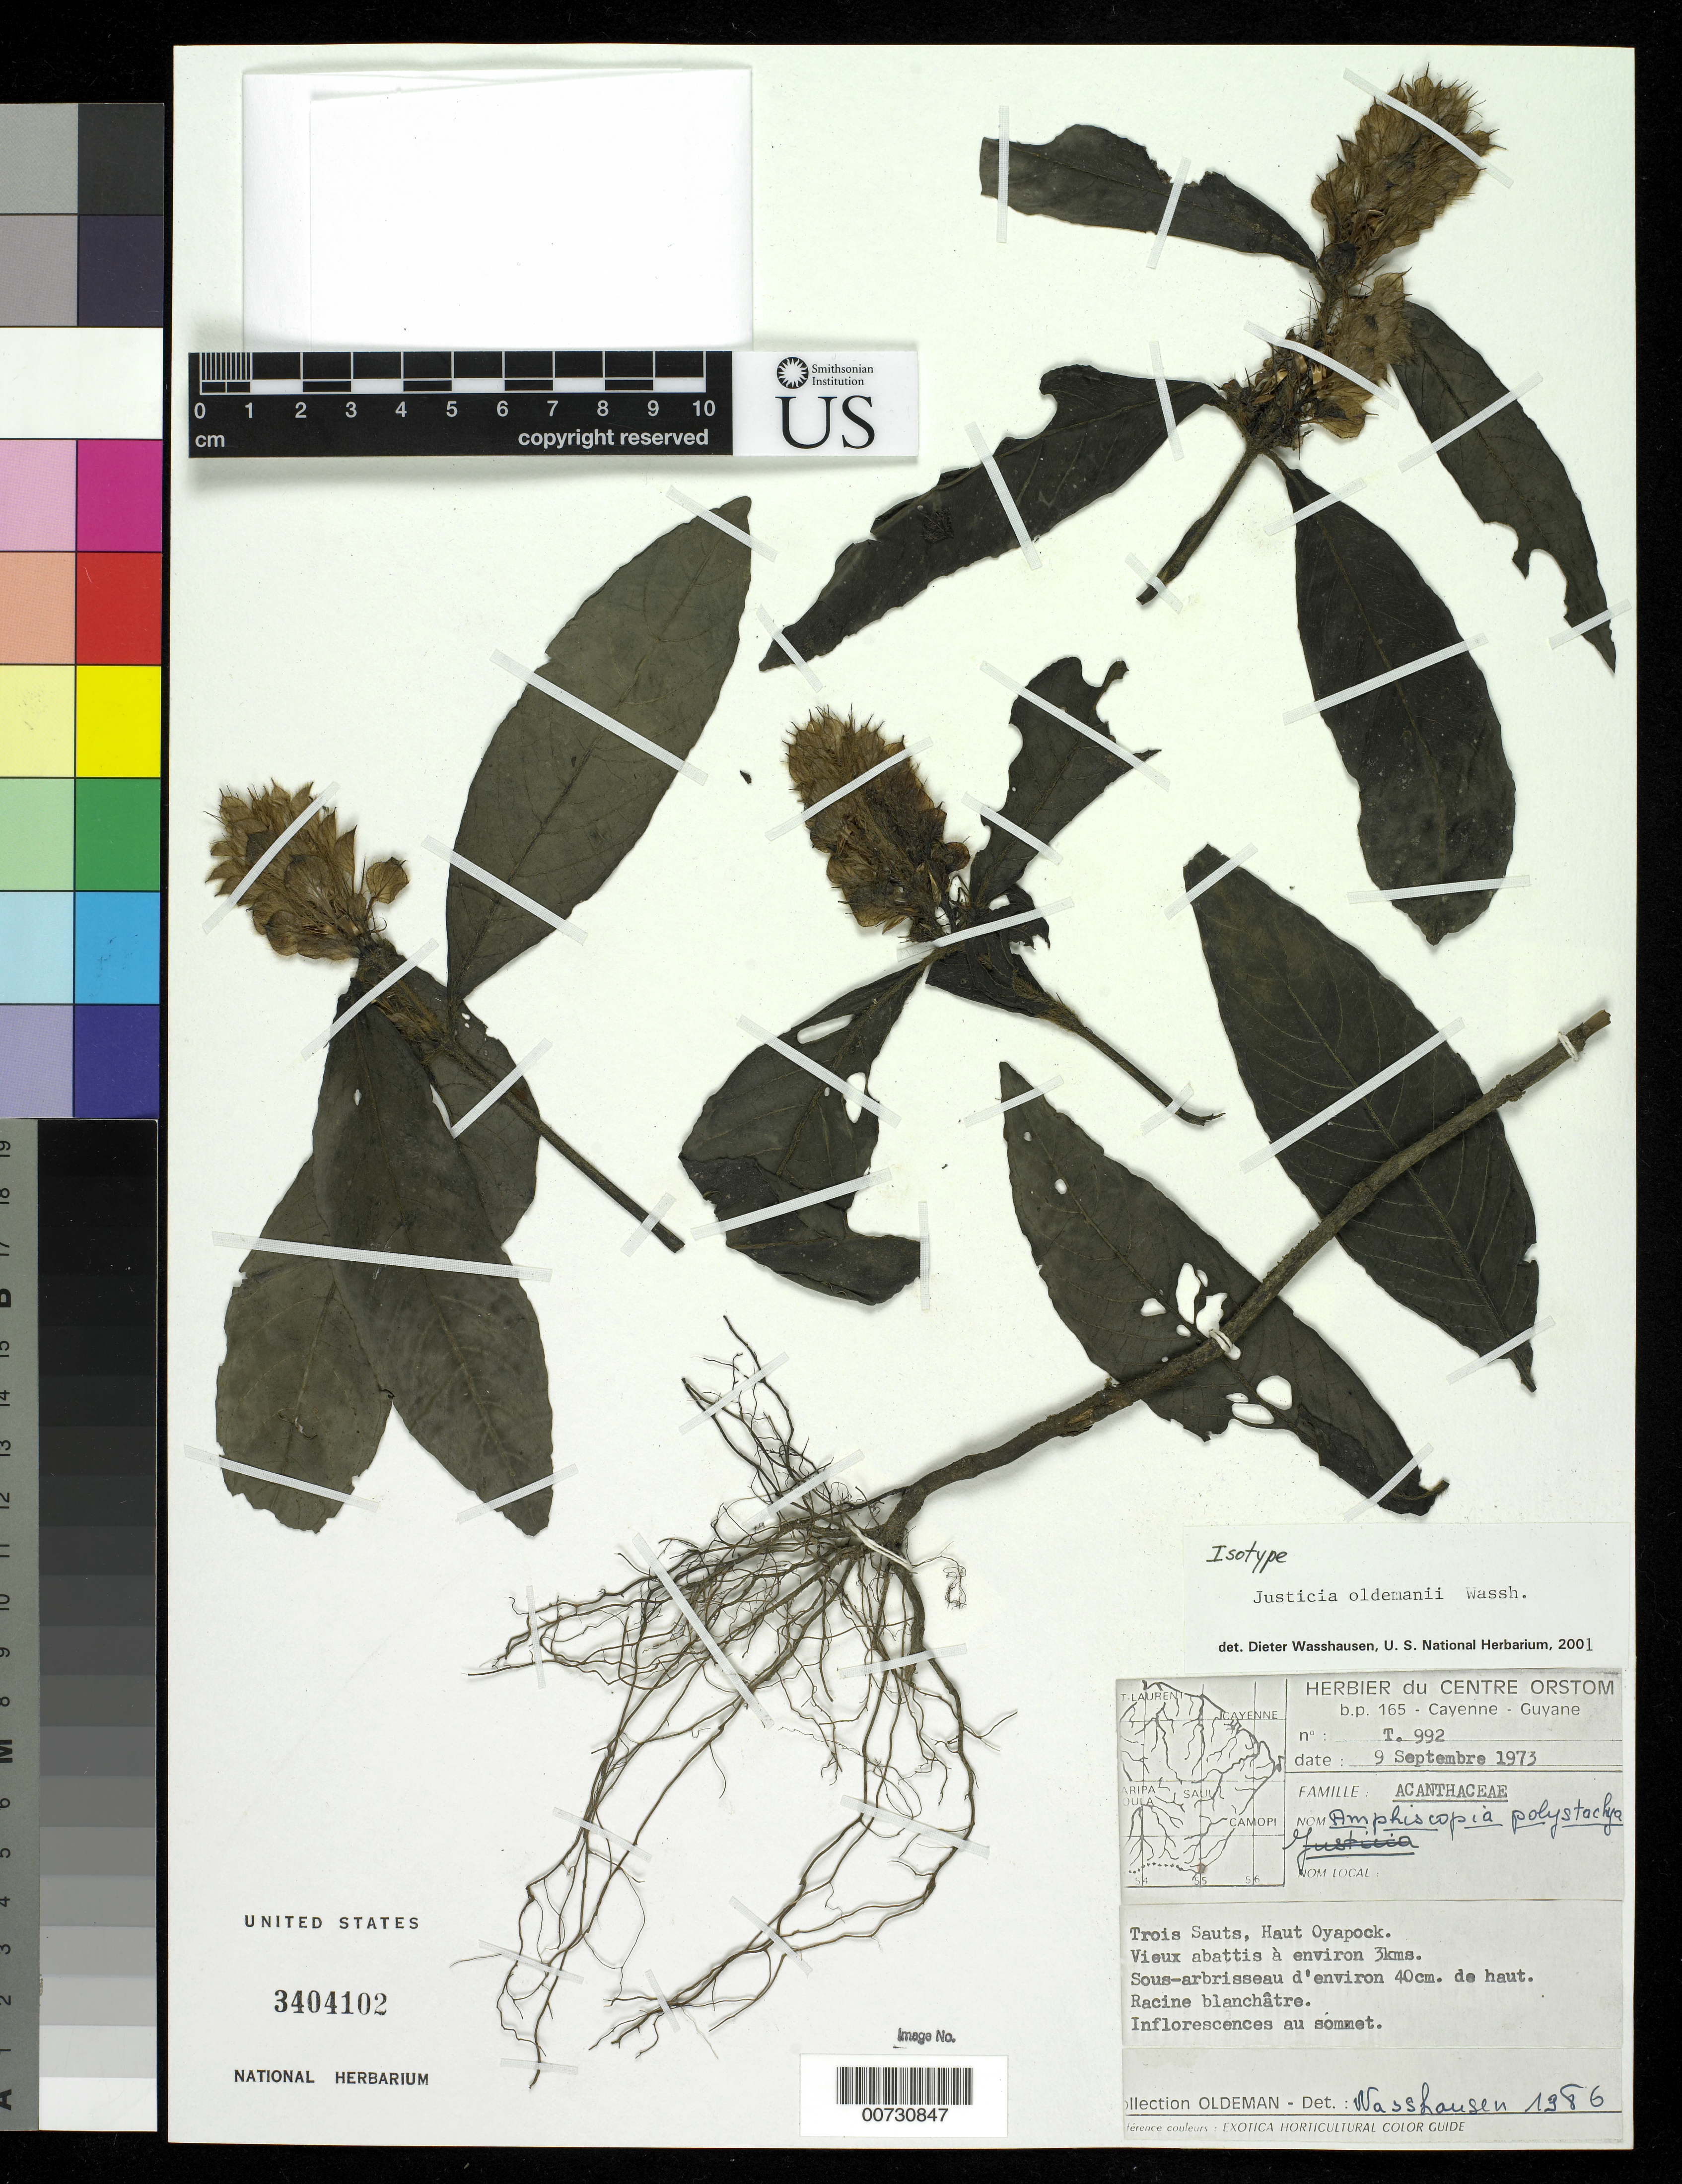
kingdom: Plantae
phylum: Tracheophyta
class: Magnoliopsida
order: Lamiales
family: Acanthaceae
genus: Justicia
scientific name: Justicia oldemanii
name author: Wassh.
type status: Isotype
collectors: R. Oldeman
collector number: T. 992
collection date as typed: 09 Sep 1973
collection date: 1973-09-09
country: French Guiana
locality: Trois Sauts, Haut Oyapock, vieux abattis à environ 3 km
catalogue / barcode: US 3404102